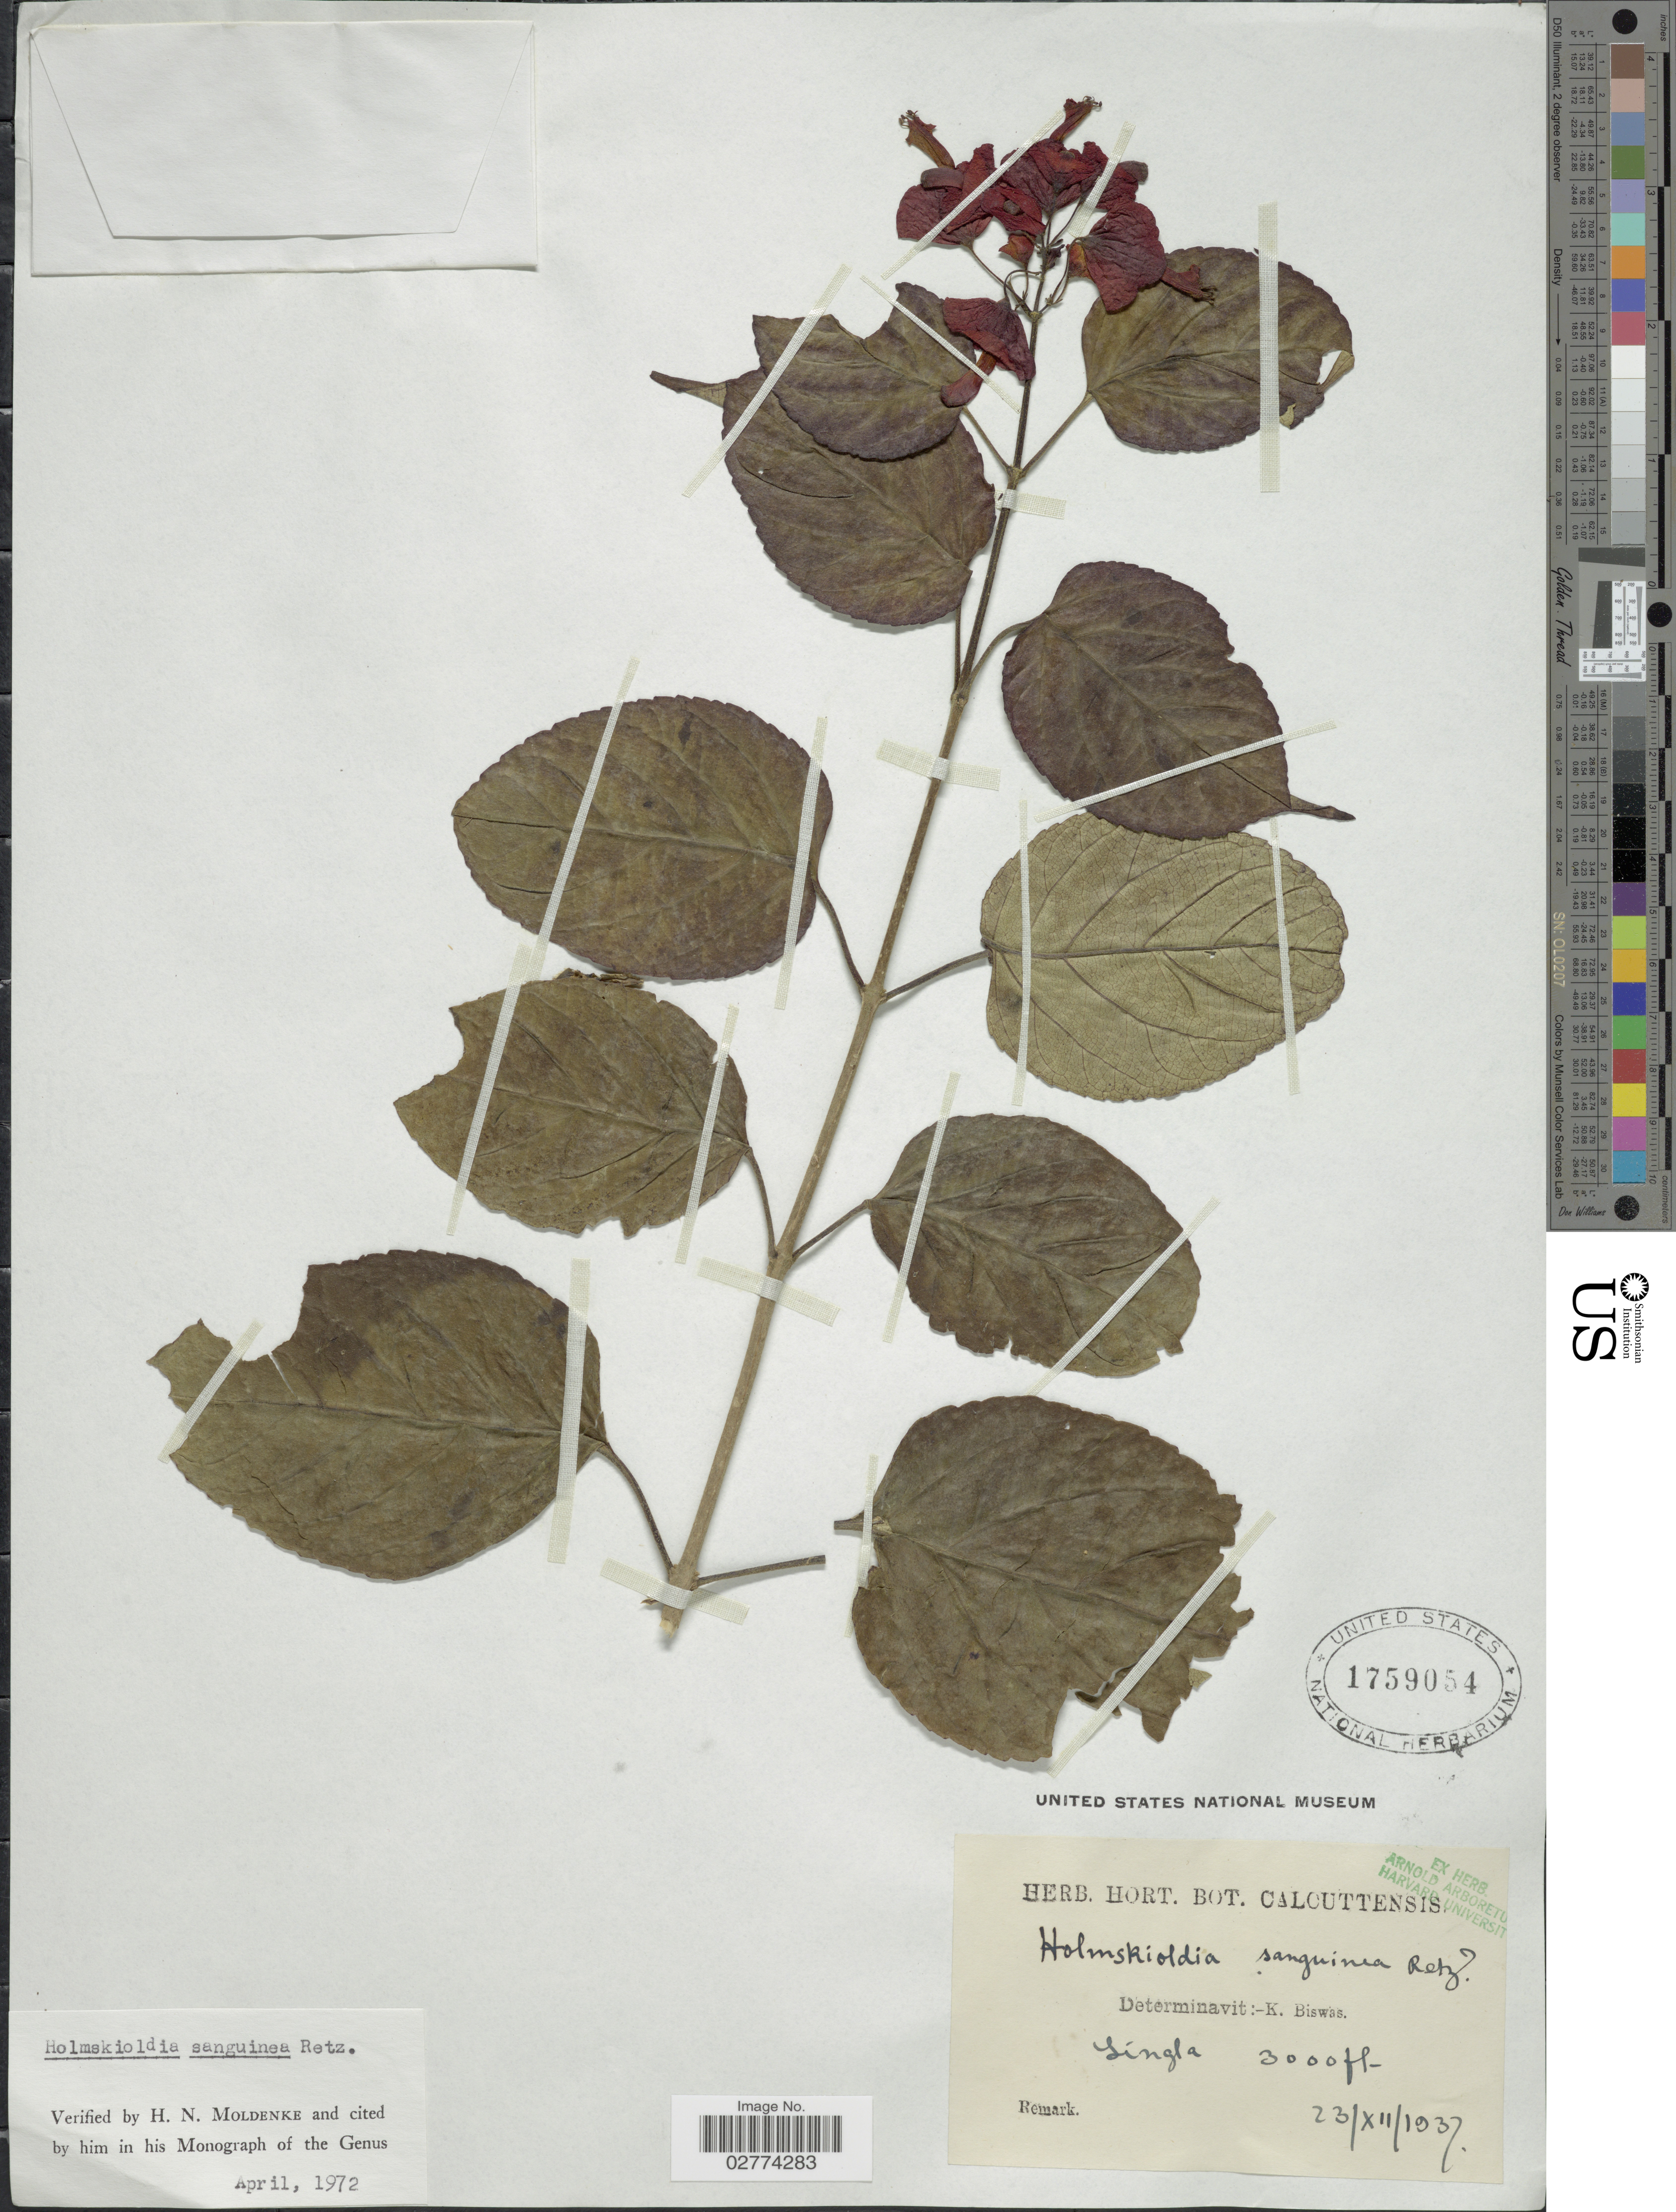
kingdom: Plantae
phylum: Tracheophyta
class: Magnoliopsida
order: Lamiales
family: Lamiaceae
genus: Holmskioldia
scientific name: Holmskioldia sanguinea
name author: Retz.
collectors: ex Herb. Hort. Bot. Calcuttensis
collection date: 1937-12-23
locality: Singla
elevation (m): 914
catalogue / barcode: US 1759054